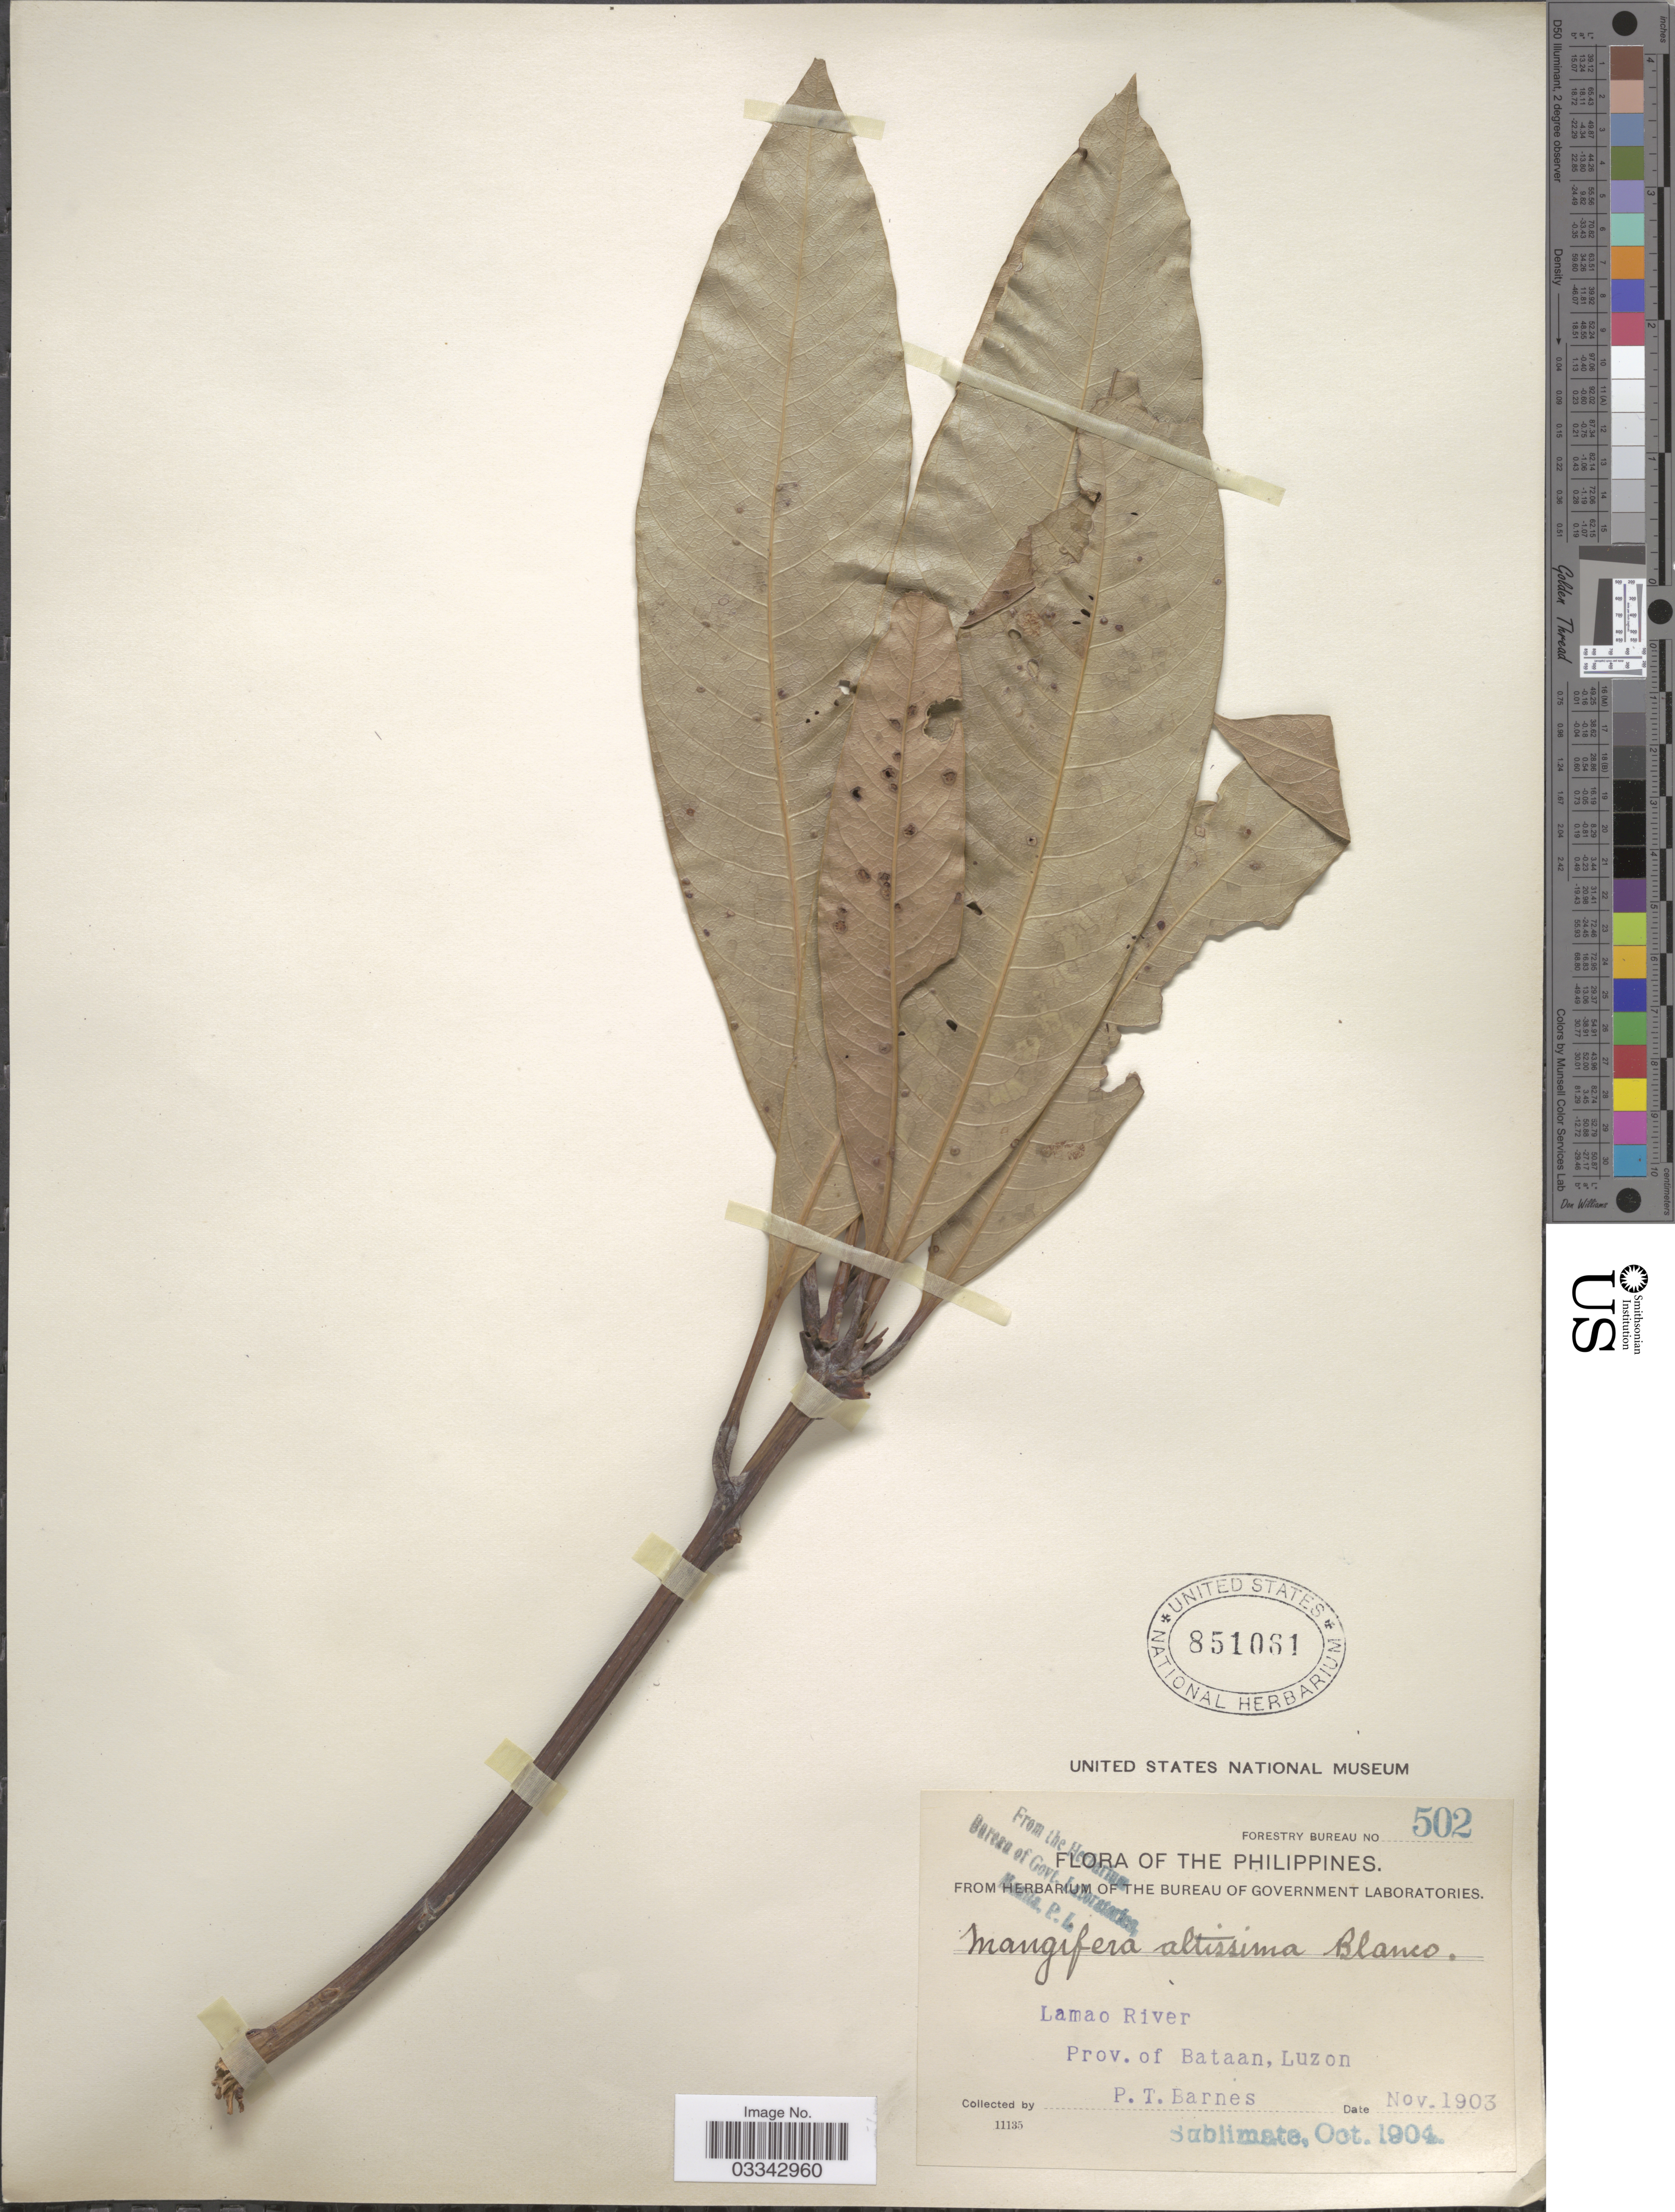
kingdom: Plantae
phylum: Tracheophyta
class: Magnoliopsida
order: Sapindales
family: Anacardiaceae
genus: Mangifera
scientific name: Mangifera altissima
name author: Blanco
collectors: P. Barnes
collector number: Forestry Bureau 502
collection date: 1903-11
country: Philippines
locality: Lamao River. Prov. of Bataan, Luzon.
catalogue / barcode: US 851061